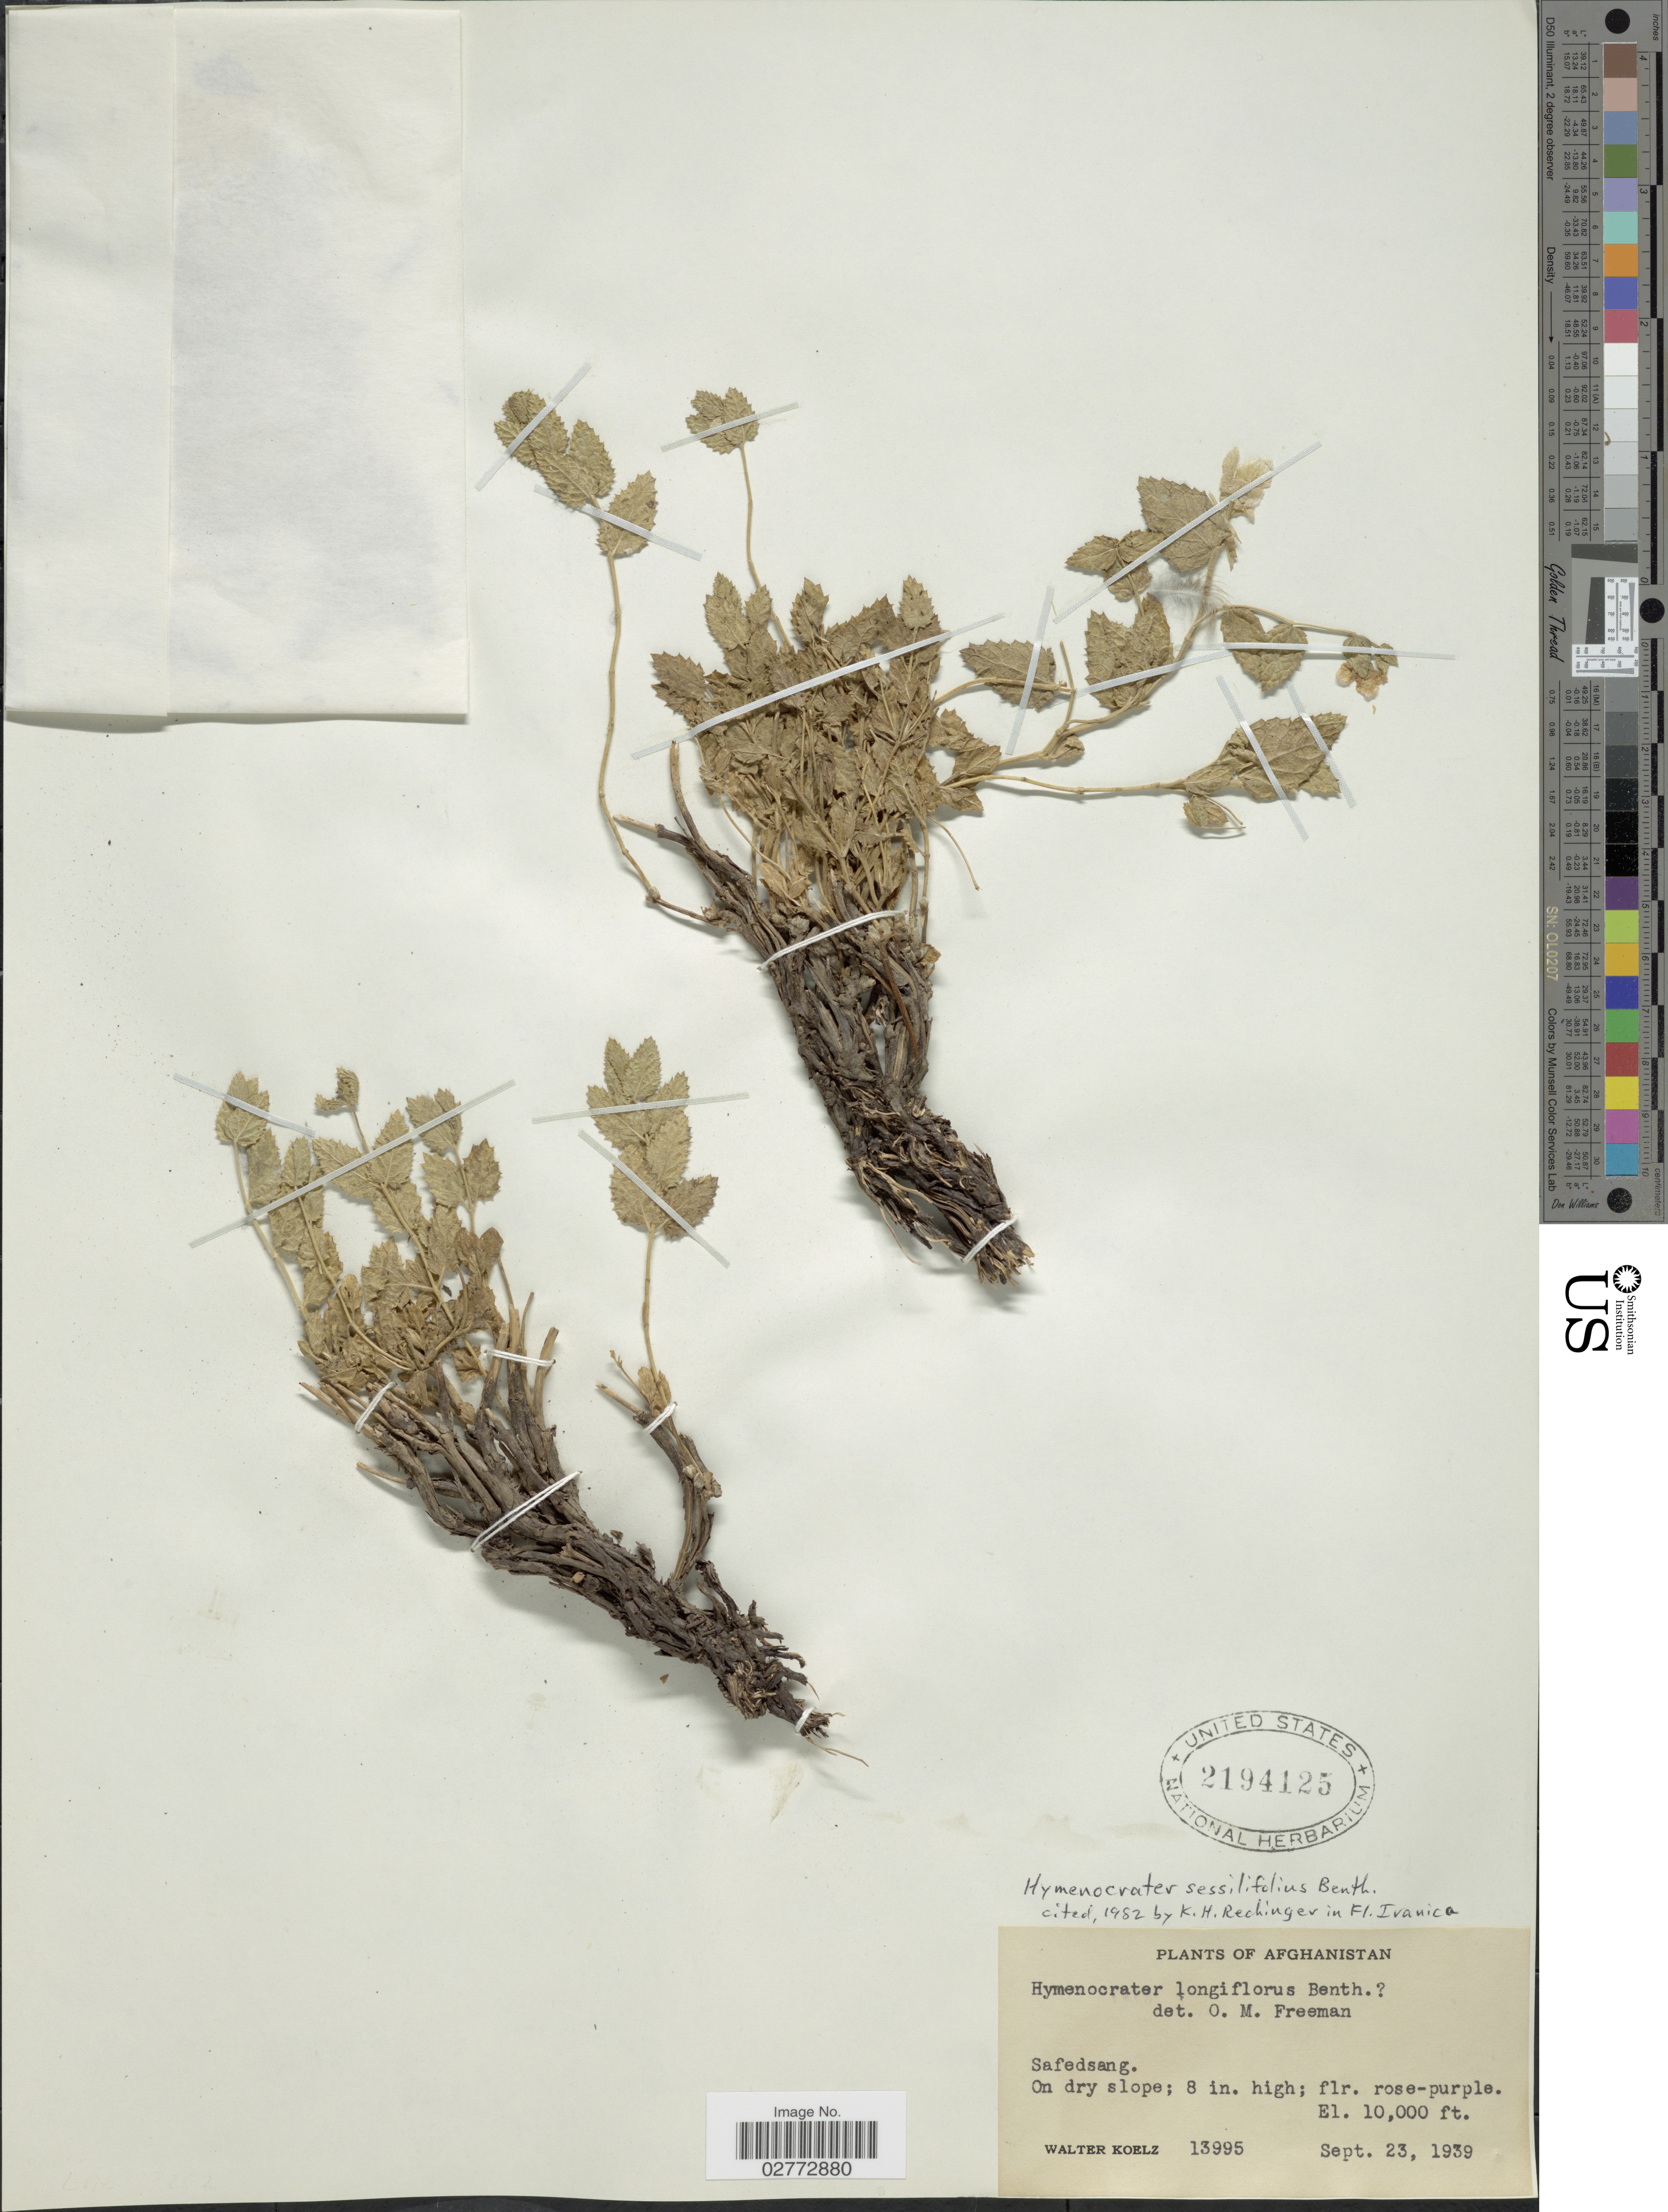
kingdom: Plantae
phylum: Tracheophyta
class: Magnoliopsida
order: Lamiales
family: Lamiaceae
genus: Hymenocrater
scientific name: Hymenocrater sessilifolius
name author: Benth.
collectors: W. N. Koelz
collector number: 13995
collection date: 1939-09-23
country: Afghanistan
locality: Safedsang.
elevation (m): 3048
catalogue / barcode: US 2194125